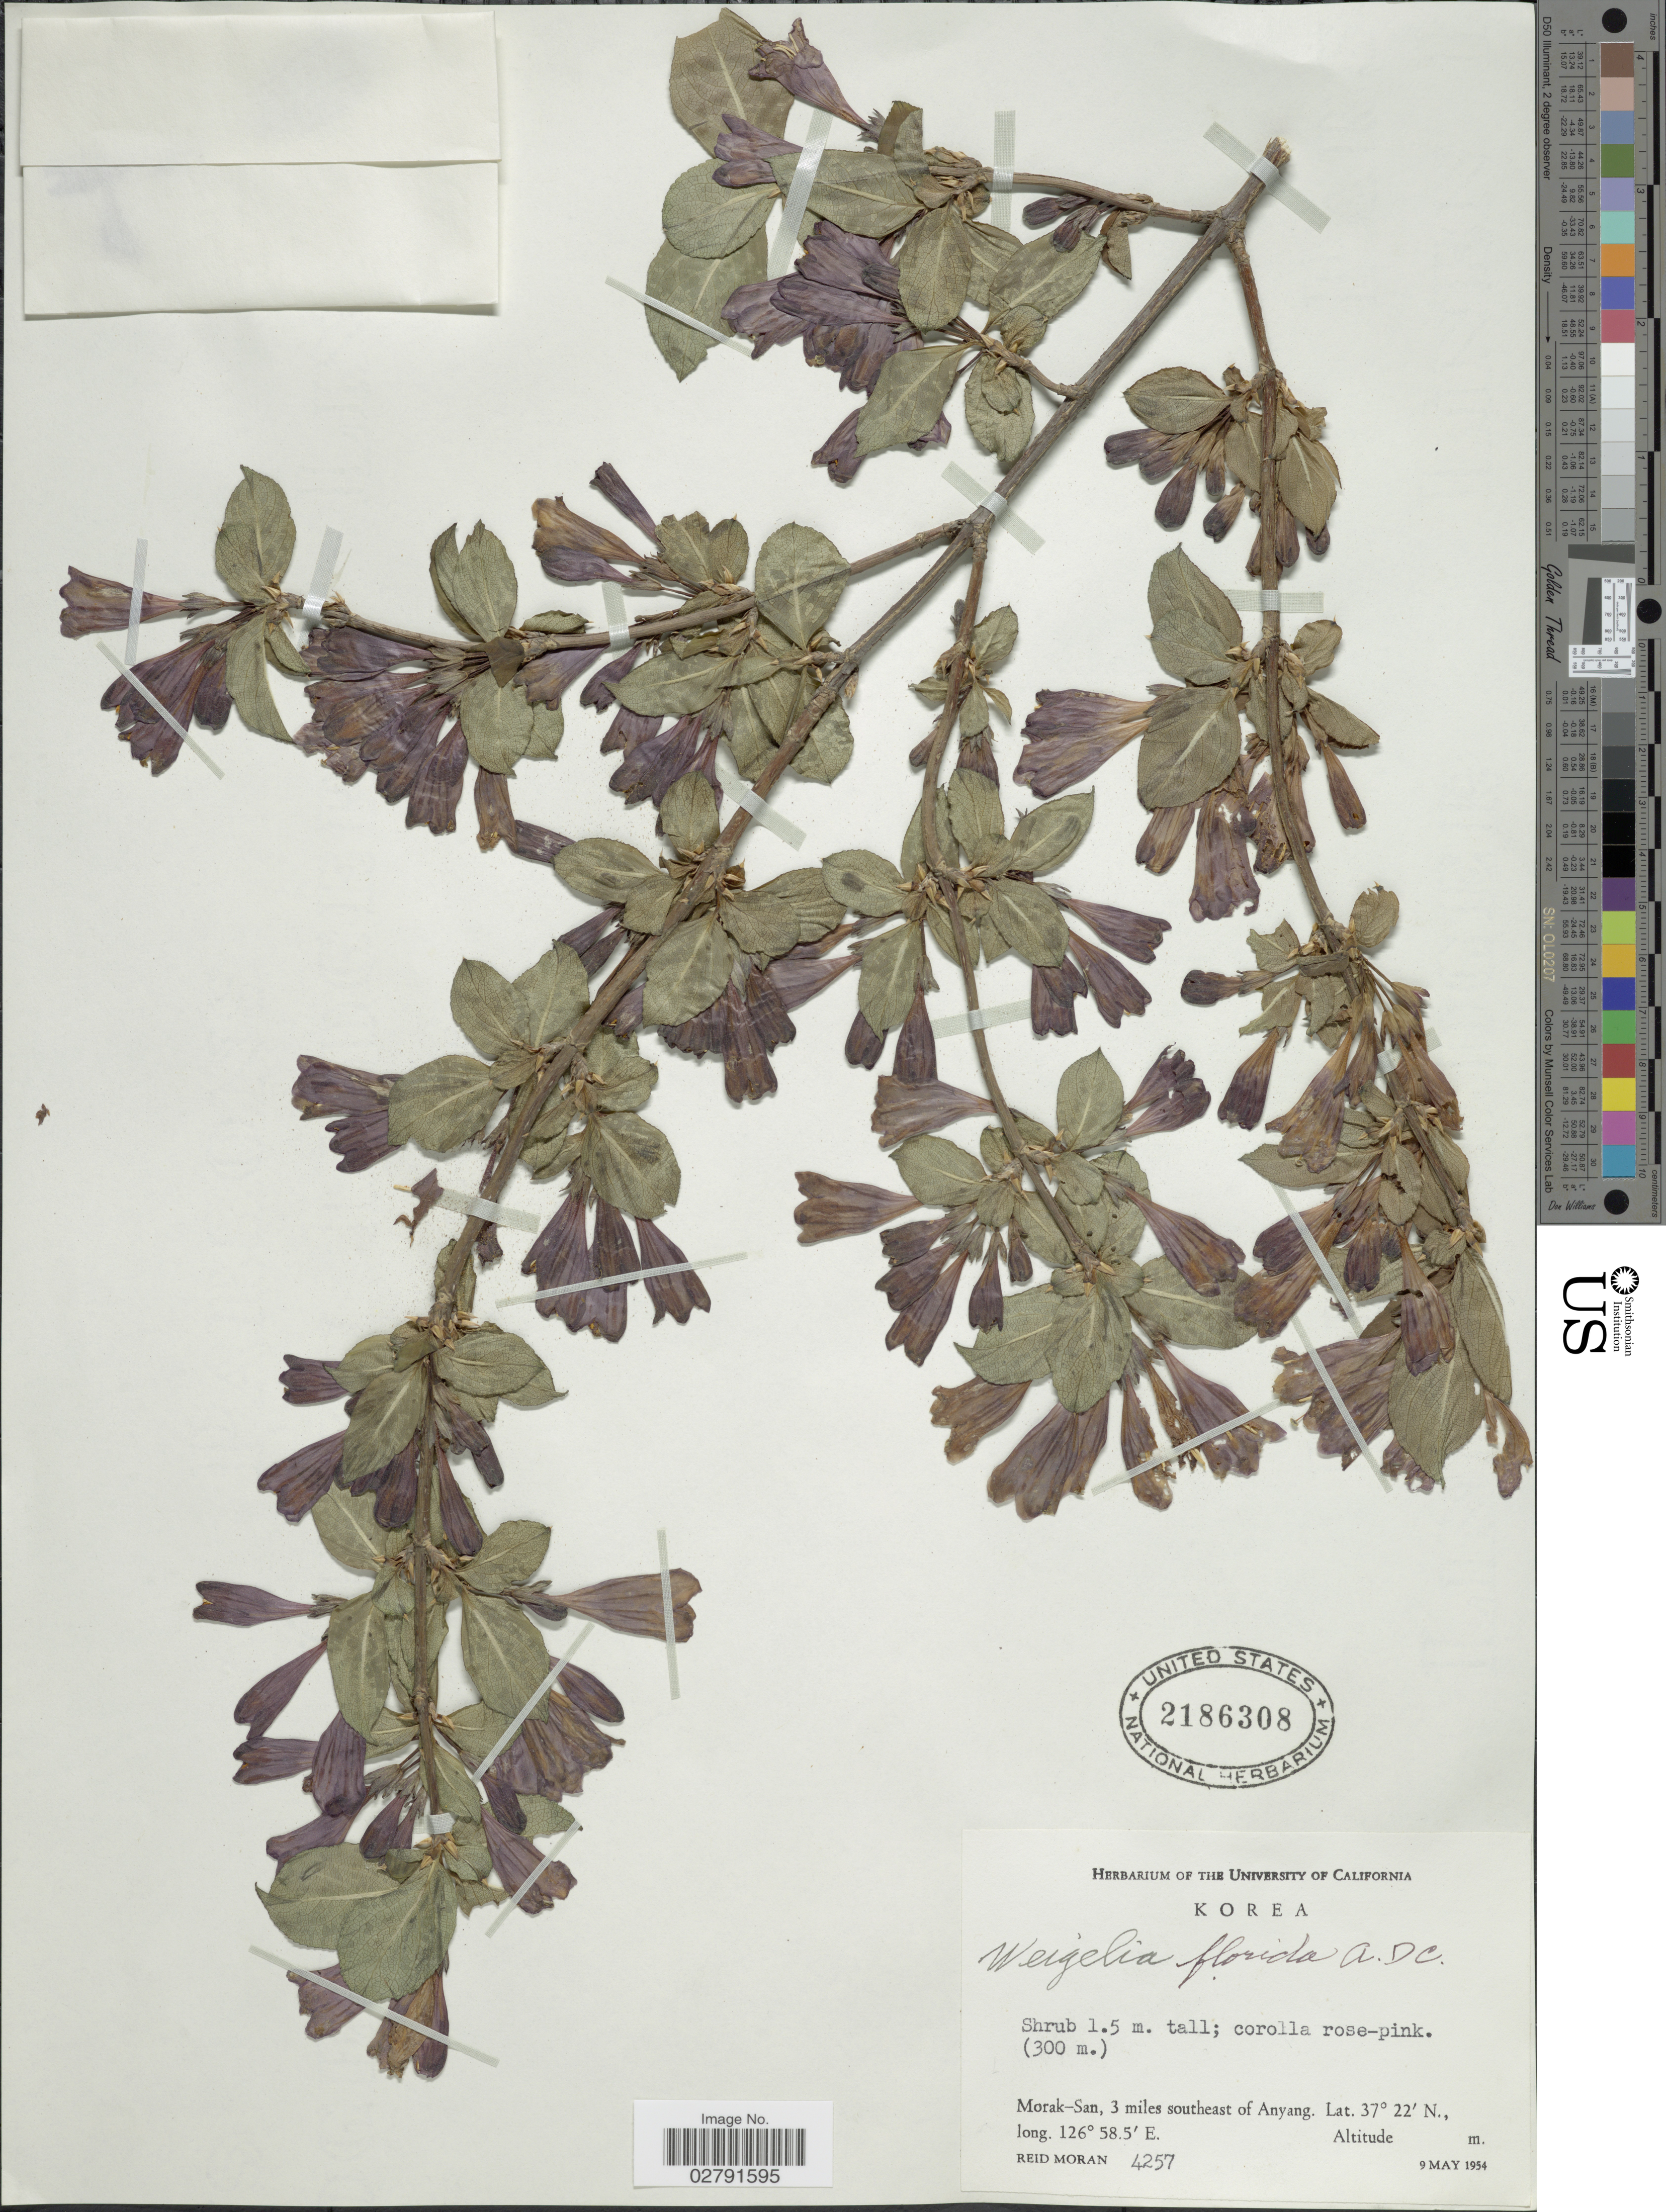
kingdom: Plantae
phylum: Tracheophyta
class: Magnoliopsida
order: Dipsacales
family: Caprifoliaceae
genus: Diervilla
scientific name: Diervilla florida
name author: (Bunge) Siebold & Zucc.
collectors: R. V. Moran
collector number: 4257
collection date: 1954-05-09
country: South Korea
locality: Morak-San, 3 miles southeast of Anyang.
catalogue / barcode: US 2186308